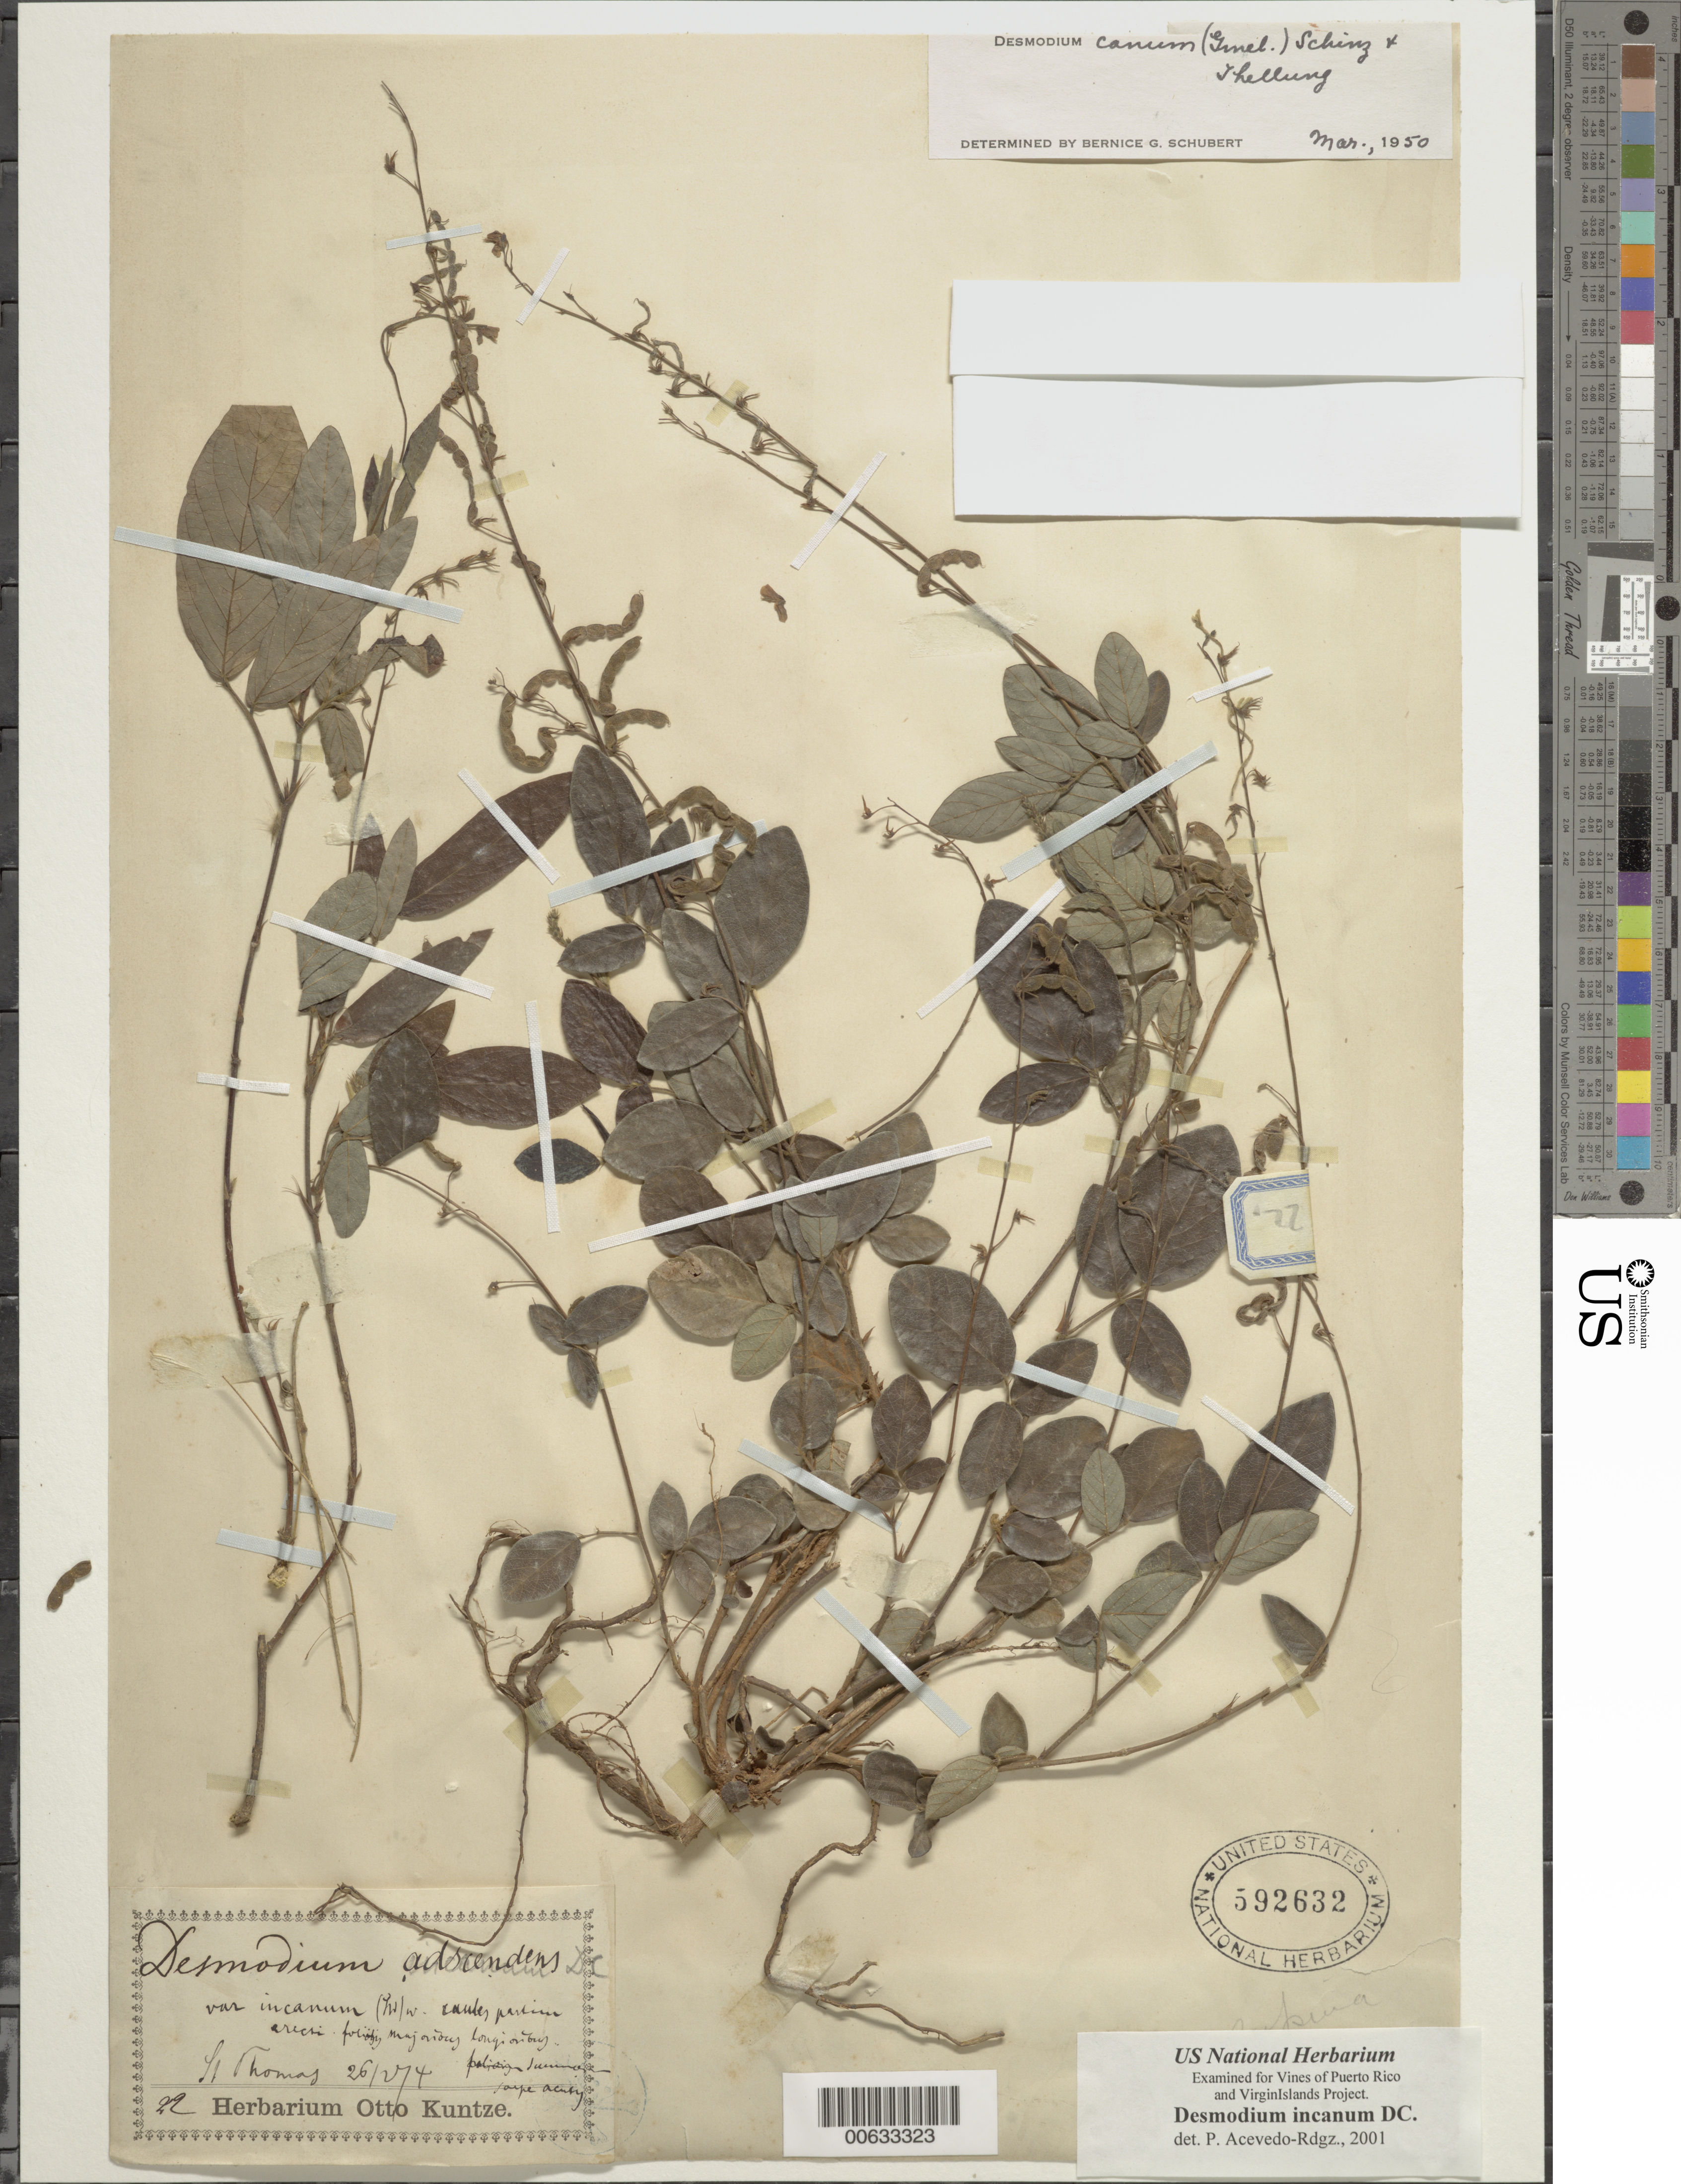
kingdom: Plantae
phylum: Tracheophyta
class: Magnoliopsida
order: Fabales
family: Fabaceae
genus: Desmodium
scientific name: Desmodium incanum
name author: (Sw.) DC.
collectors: ex herb. Otto Kuntze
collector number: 22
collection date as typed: Transcribed d/m/y: 26/2/74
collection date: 1874-02-26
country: U.S. Virgin Islands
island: St. Thomas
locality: St. Thomas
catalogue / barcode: US 592632